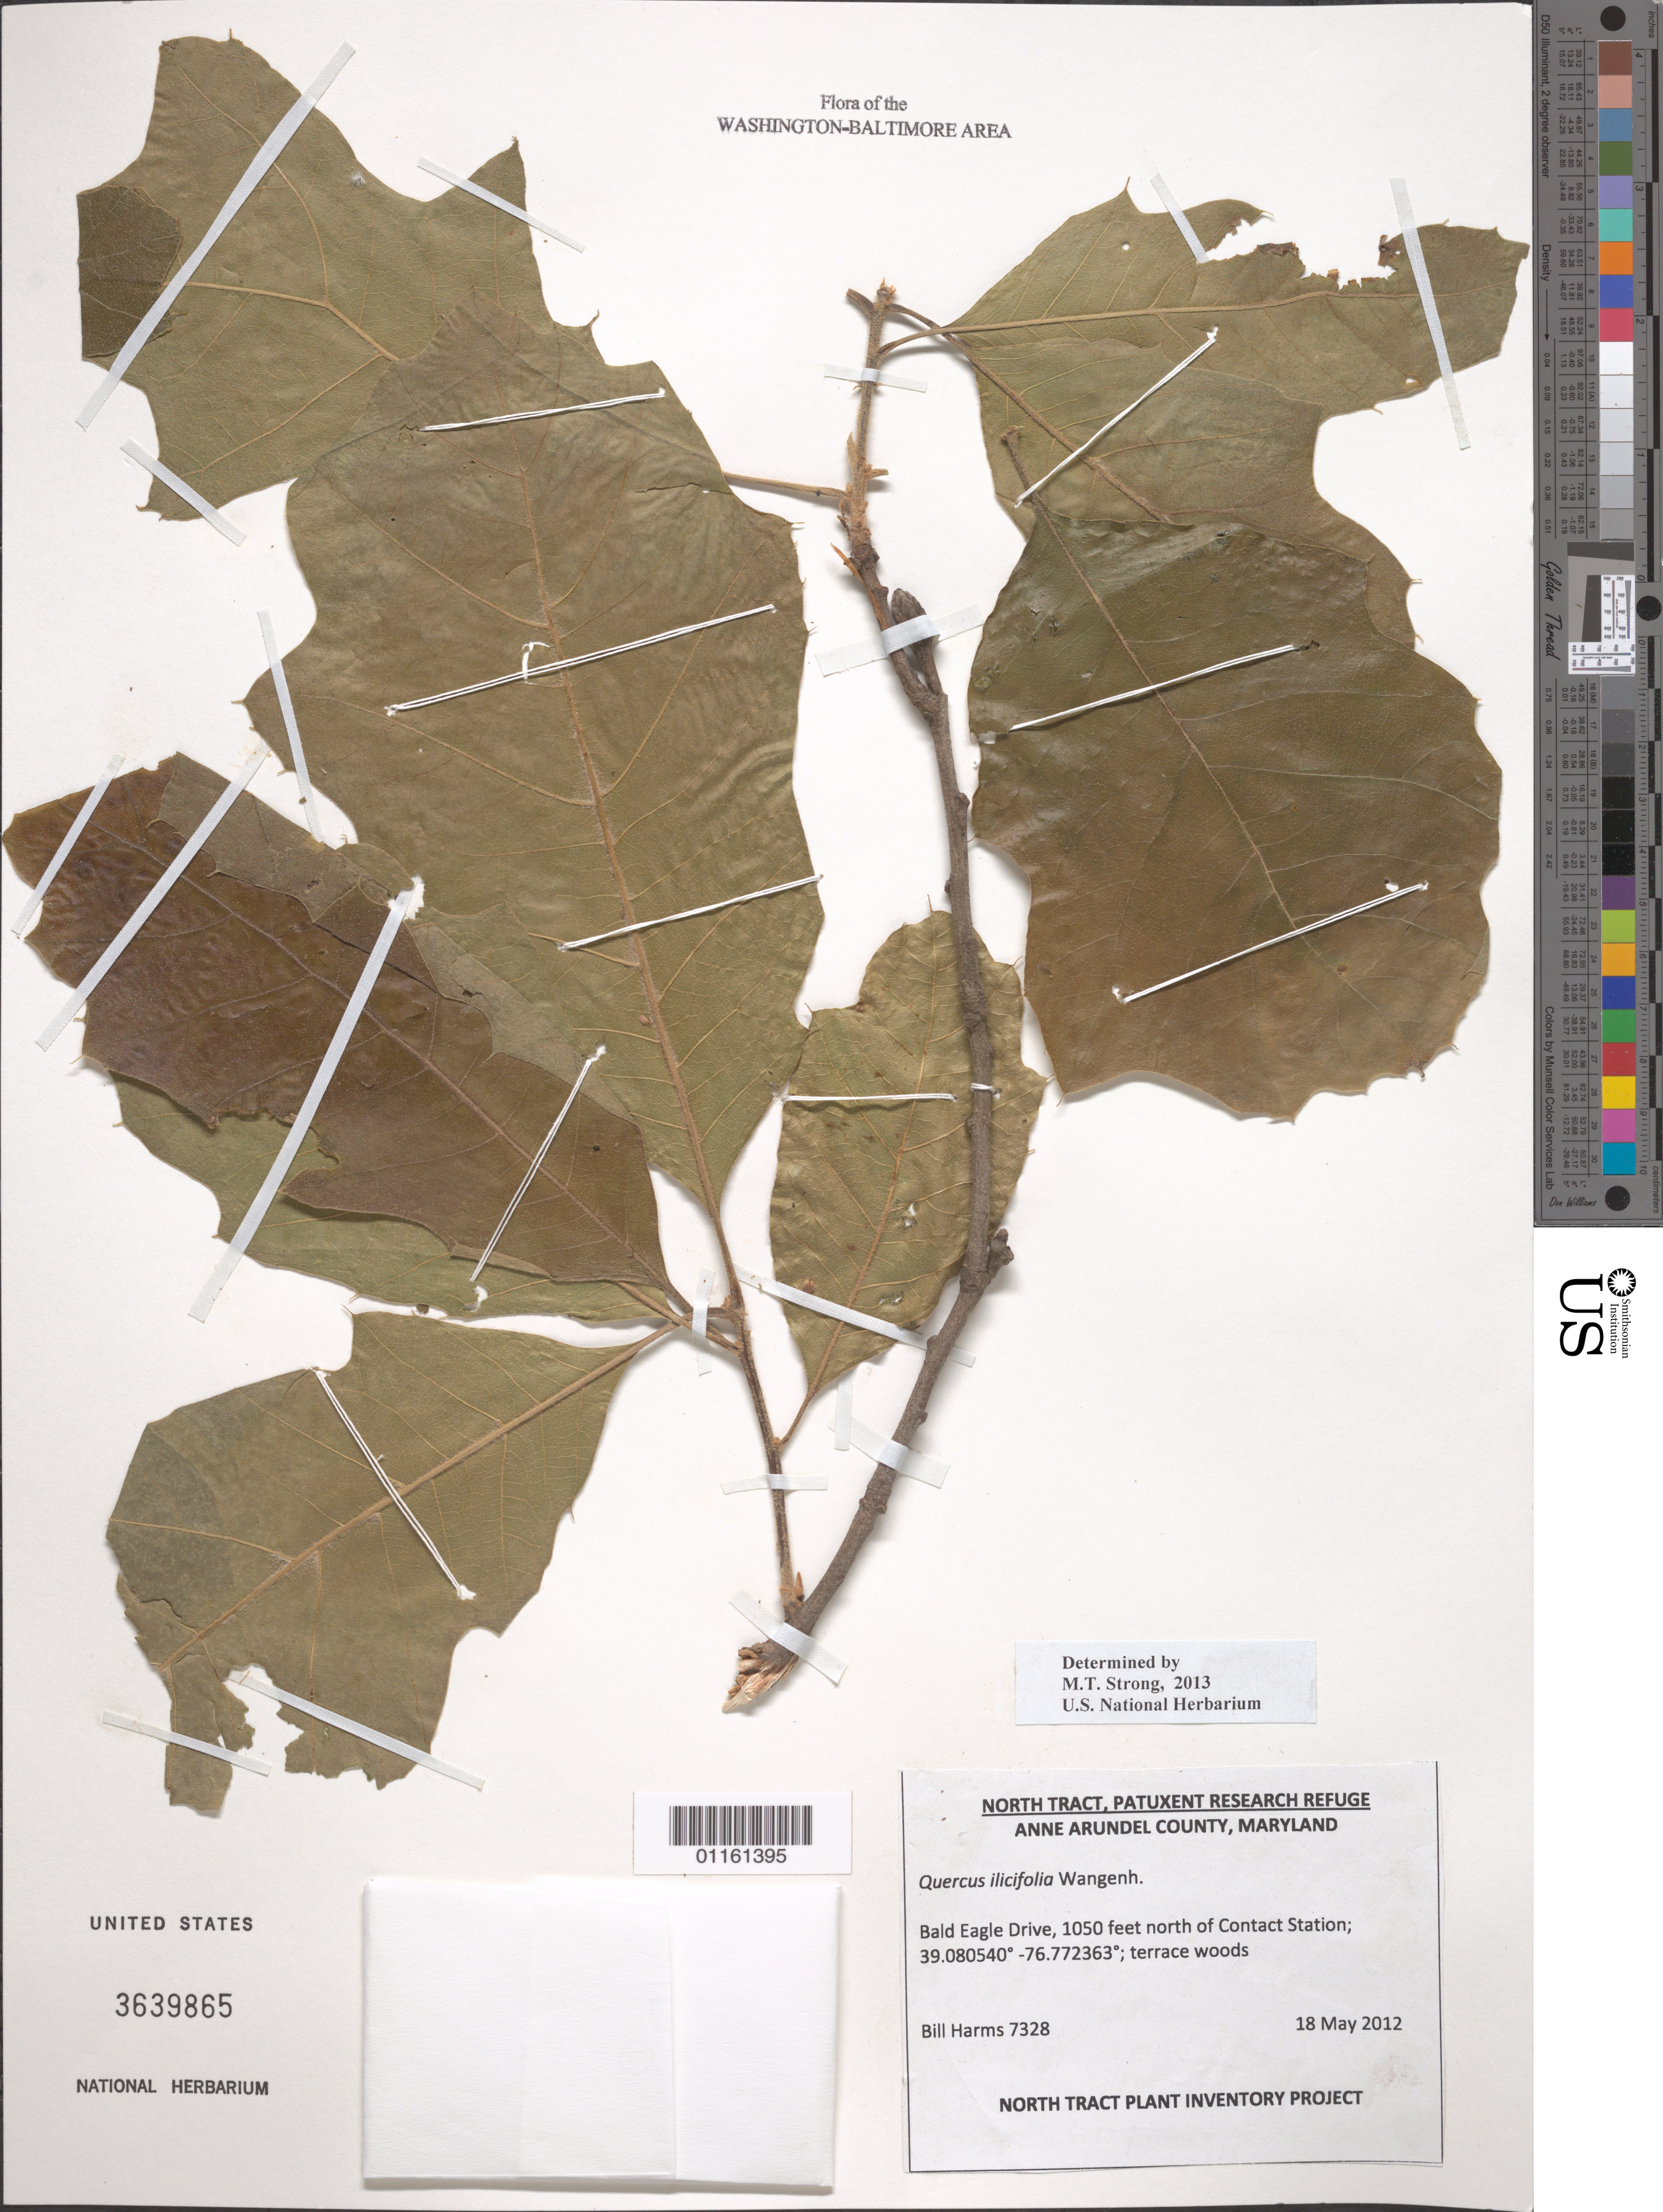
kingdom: Plantae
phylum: Tracheophyta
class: Magnoliopsida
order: Fagales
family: Fagaceae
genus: Quercus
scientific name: Quercus ilicifolia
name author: Wangenh.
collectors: B. Harms & J. Worth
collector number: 7328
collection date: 2012-05-18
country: United States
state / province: Maryland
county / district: Anne Arundel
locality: Bald Eagle Drive, 1050 feet north of Contract Station.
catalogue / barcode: US 3639865